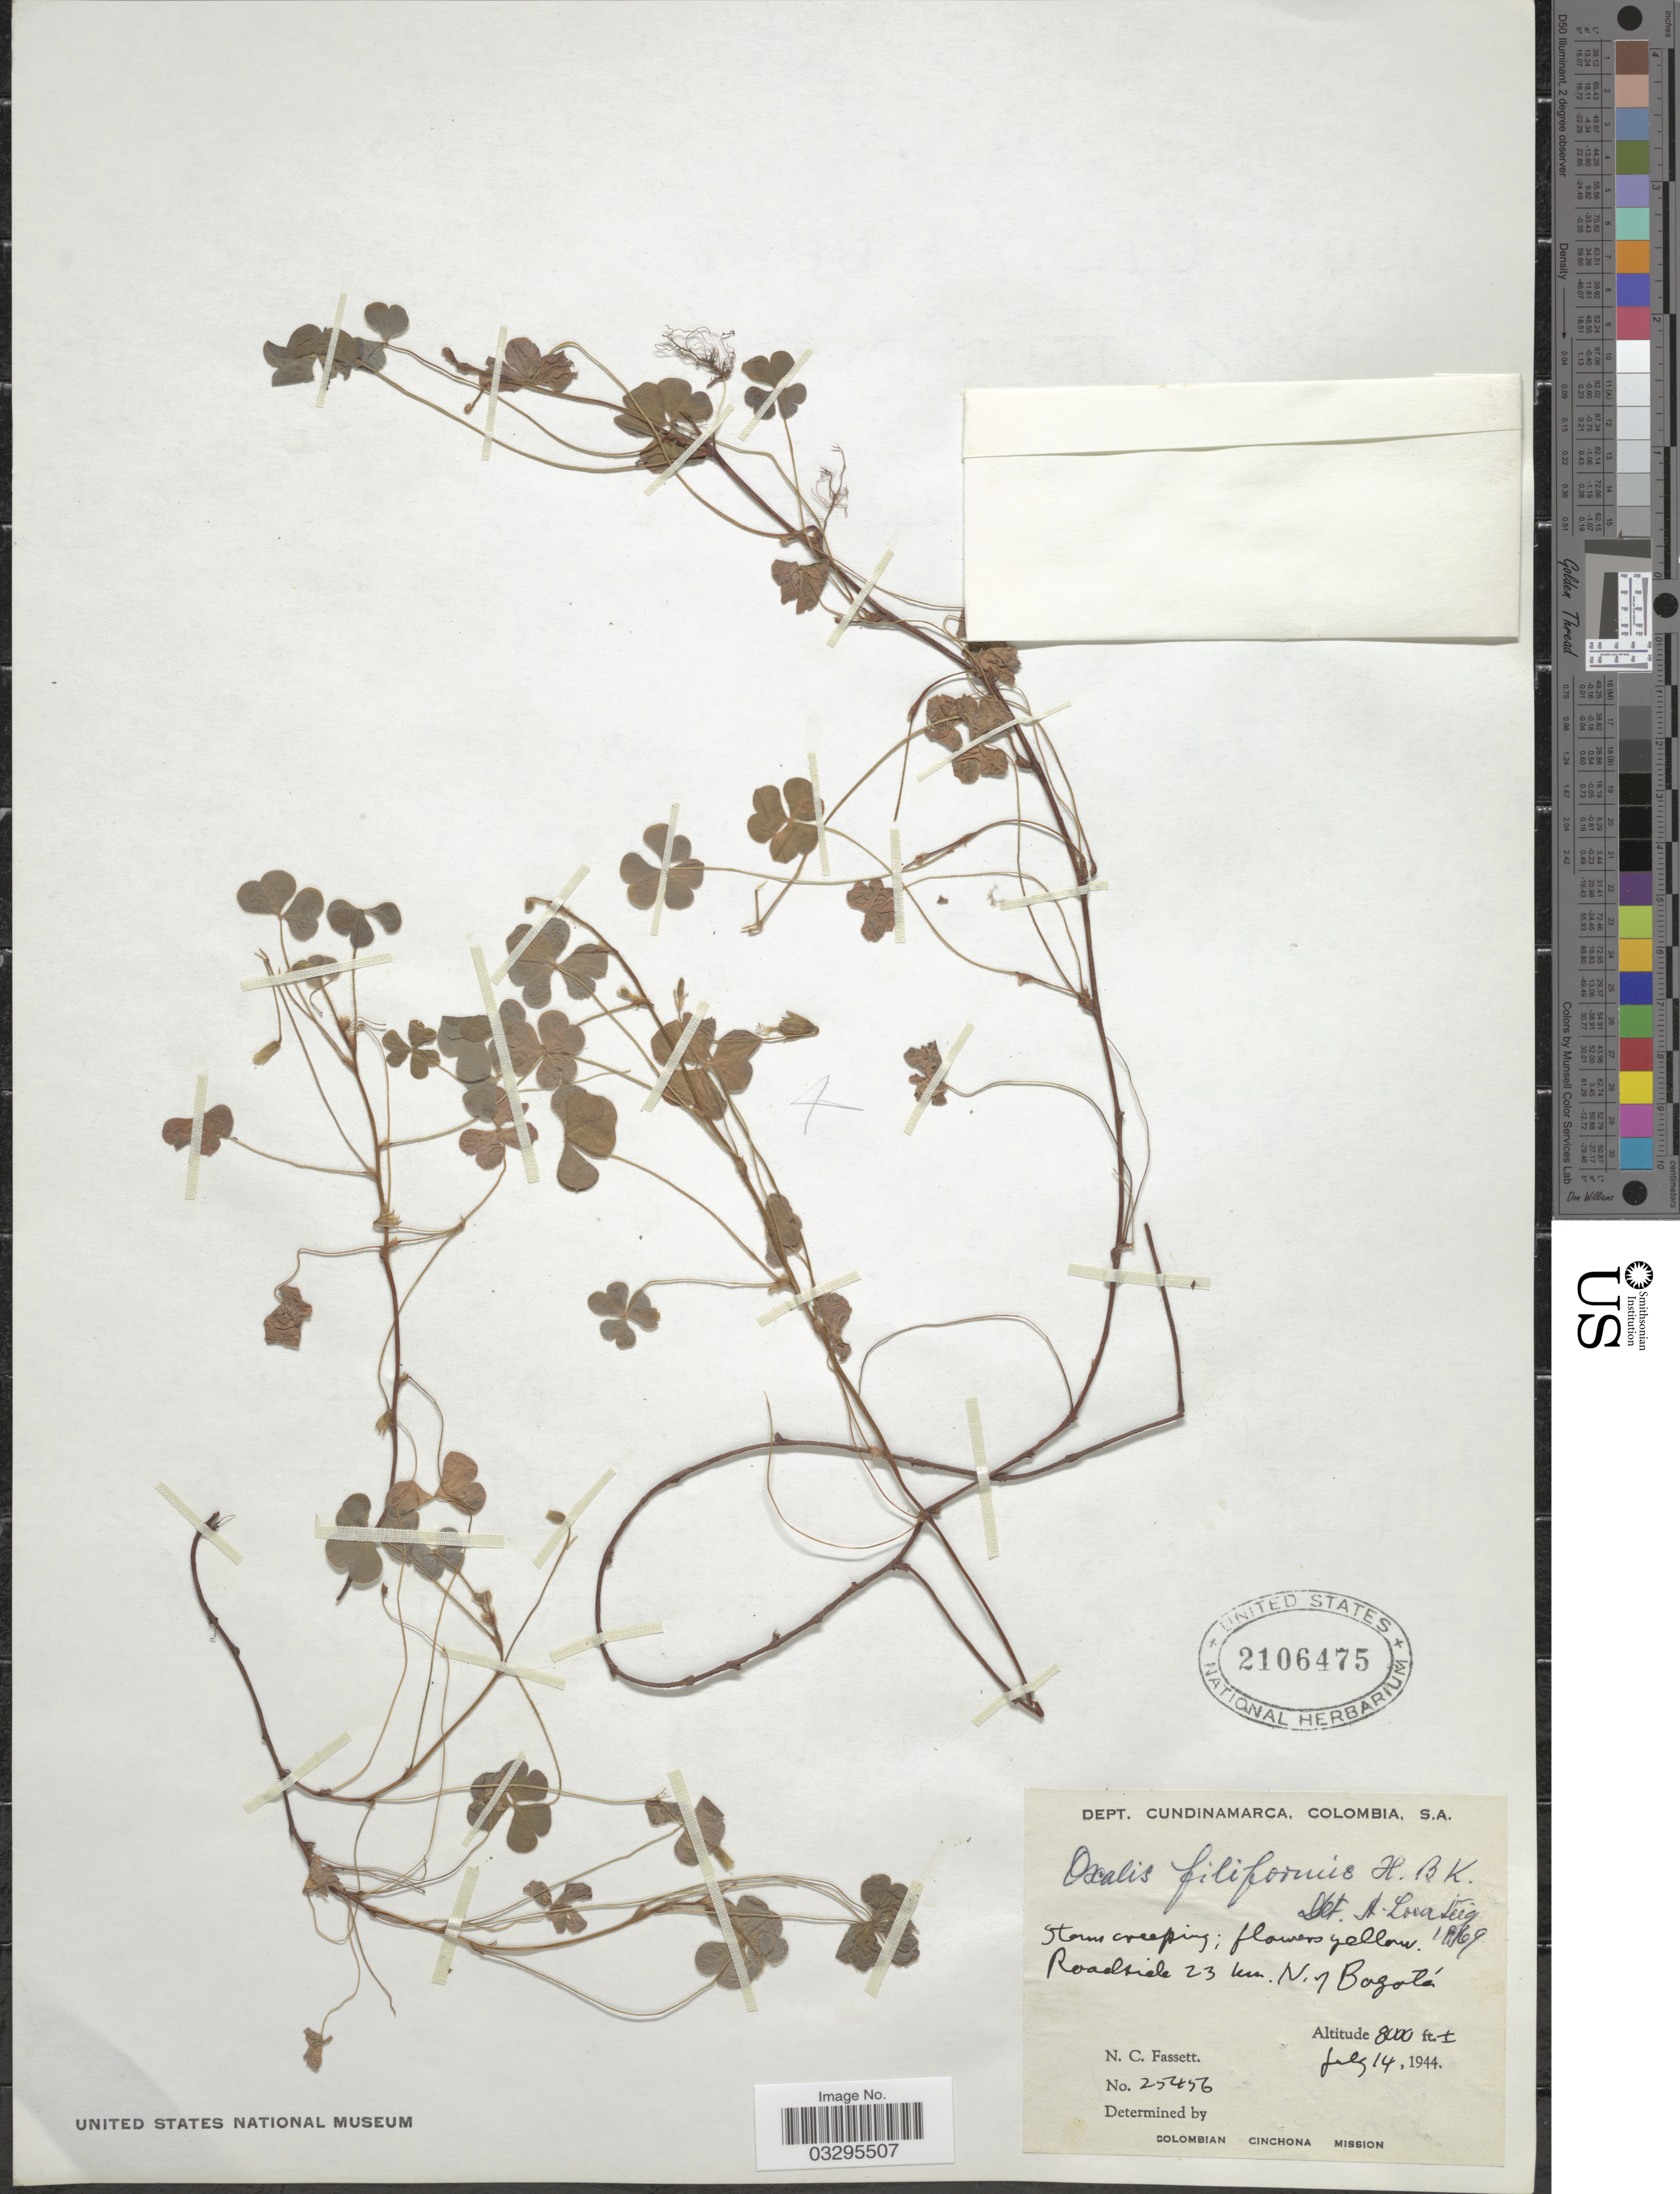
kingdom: Plantae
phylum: Tracheophyta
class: Magnoliopsida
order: Oxalidales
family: Oxalidaceae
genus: Oxalis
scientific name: Oxalis filiformis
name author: Kunth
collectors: N. C. Fassett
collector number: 25456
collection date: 1944-07-14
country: Colombia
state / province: Cundinamarca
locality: Dept. Cundinamarca. Roadside 23 km. N. of Bogotá.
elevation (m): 2438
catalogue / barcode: US 2106475